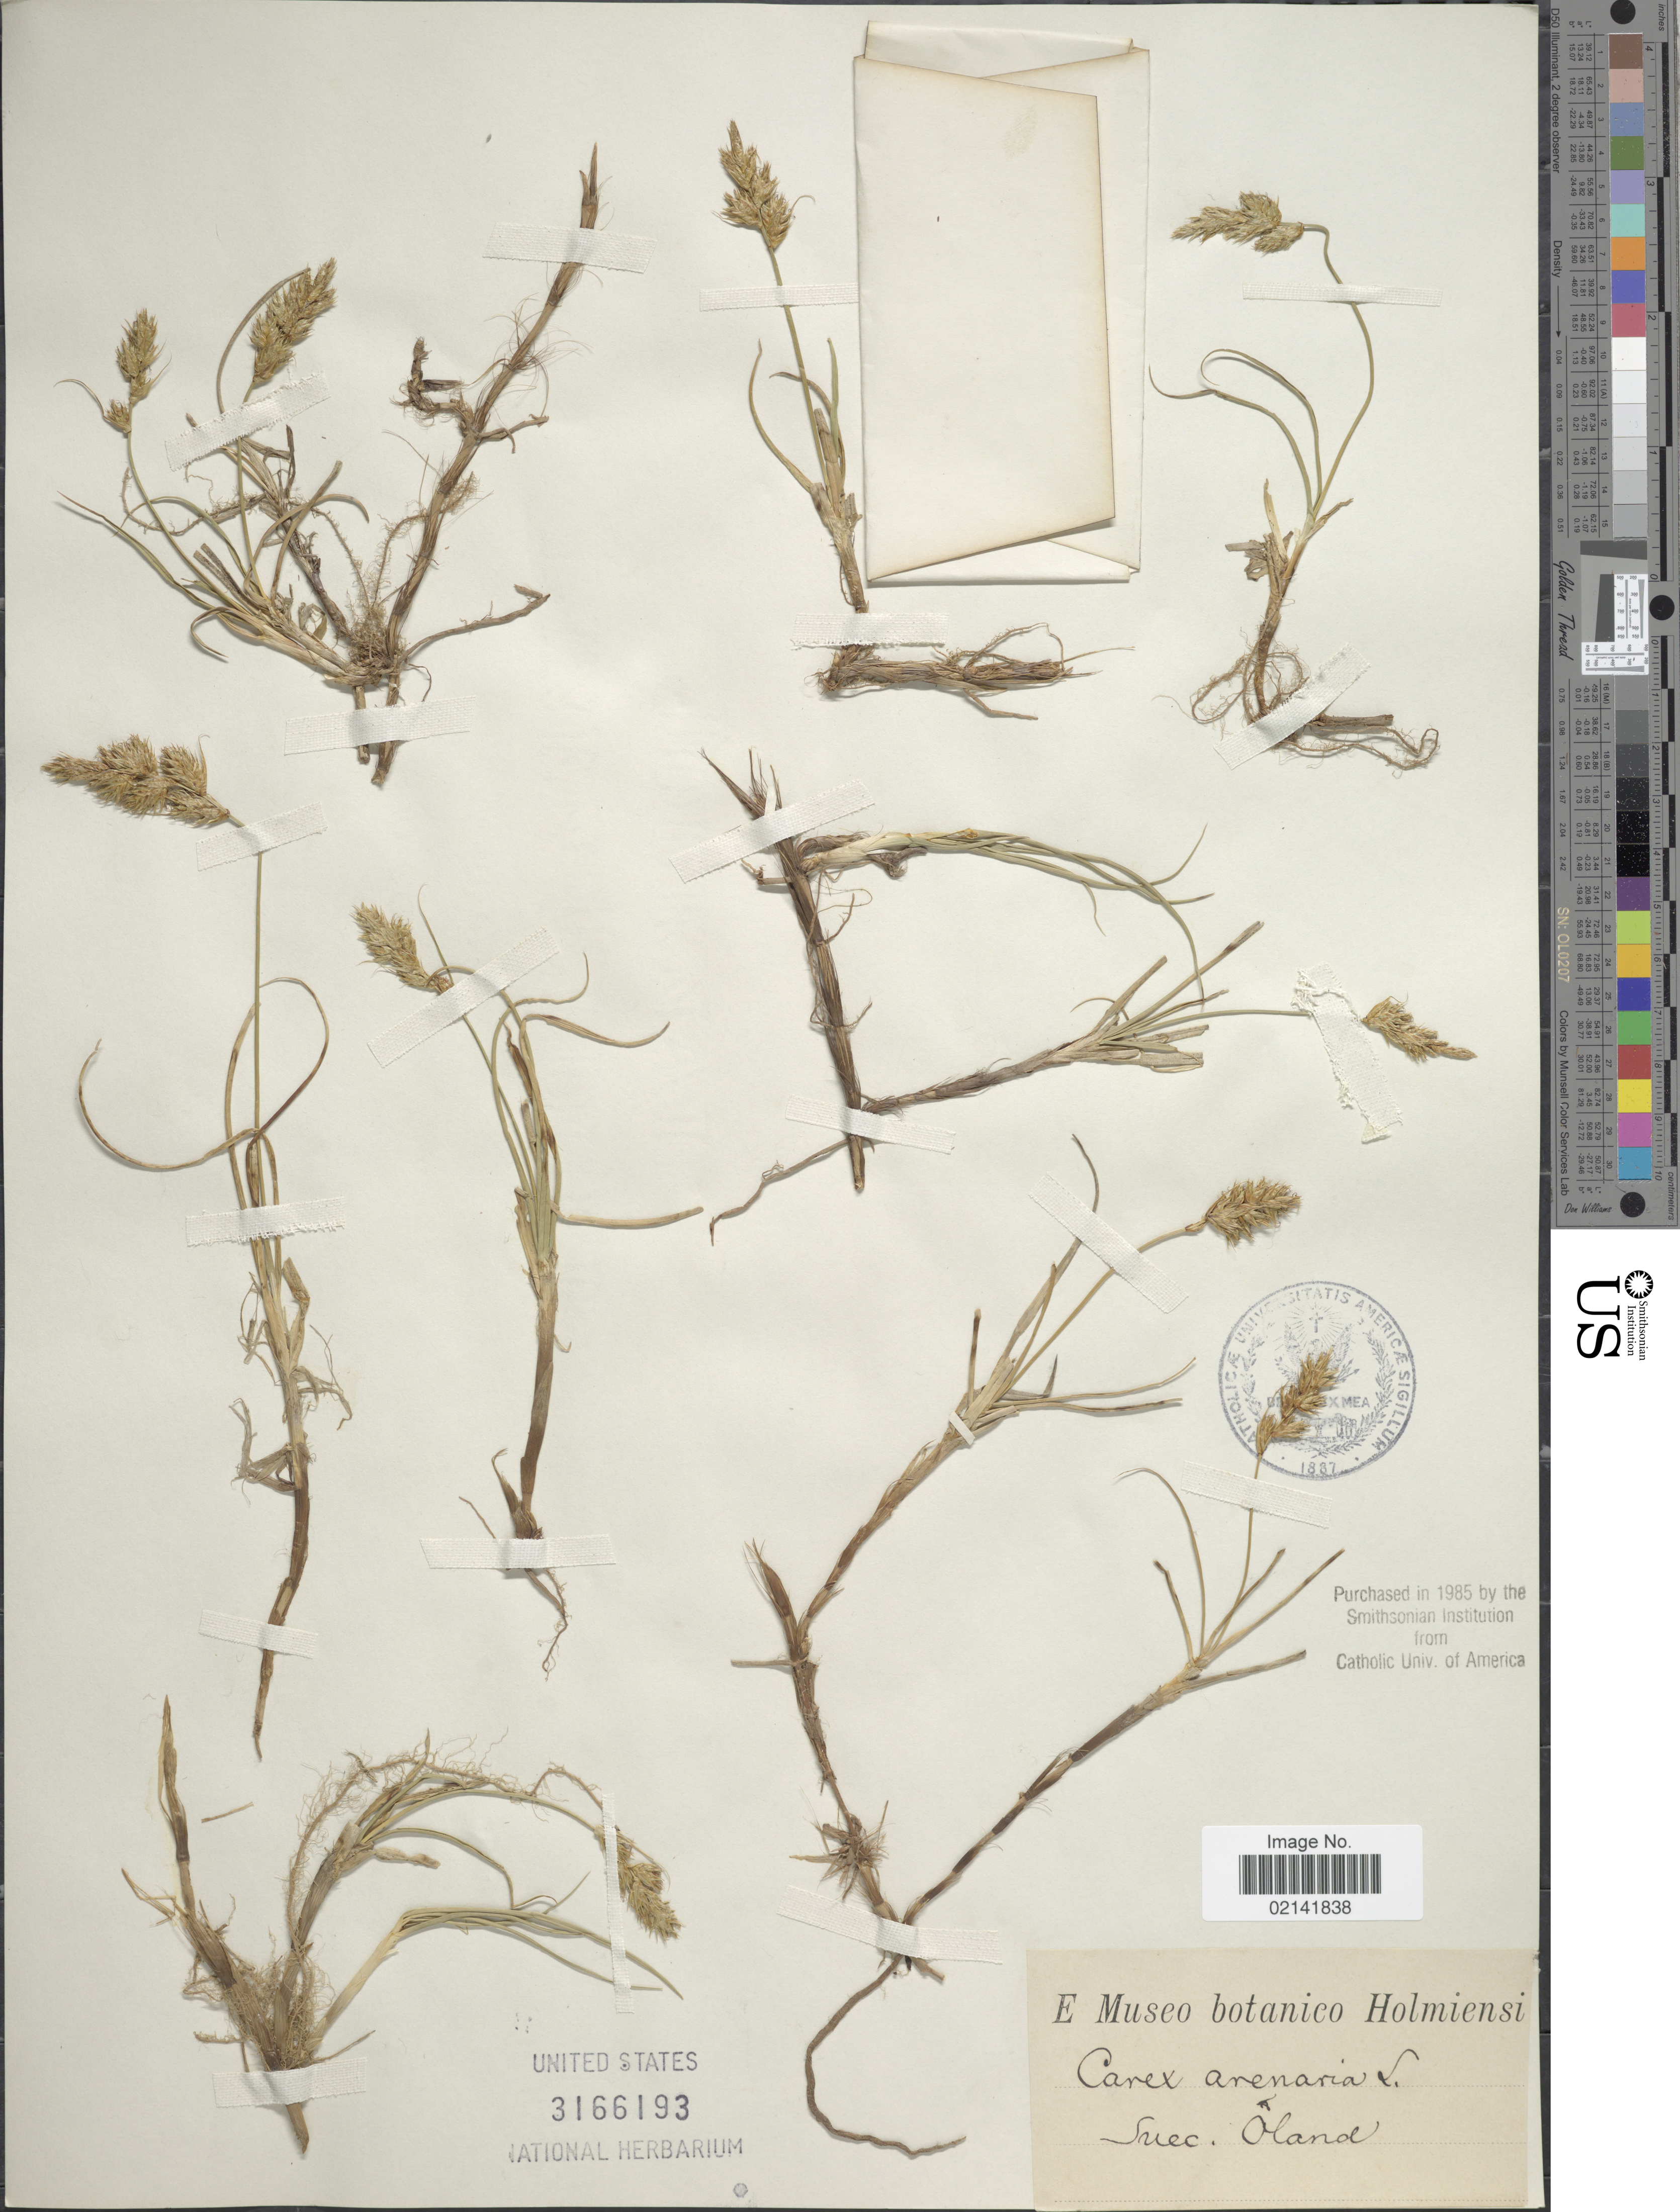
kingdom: Plantae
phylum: Tracheophyta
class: Liliopsida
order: Poales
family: Cyperaceae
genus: Carex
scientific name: Carex arenaria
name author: L.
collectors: ex Museo botan. Holmiensi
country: Sweden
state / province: Kalmar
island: Oland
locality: Suec. Oland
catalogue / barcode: US 3166193